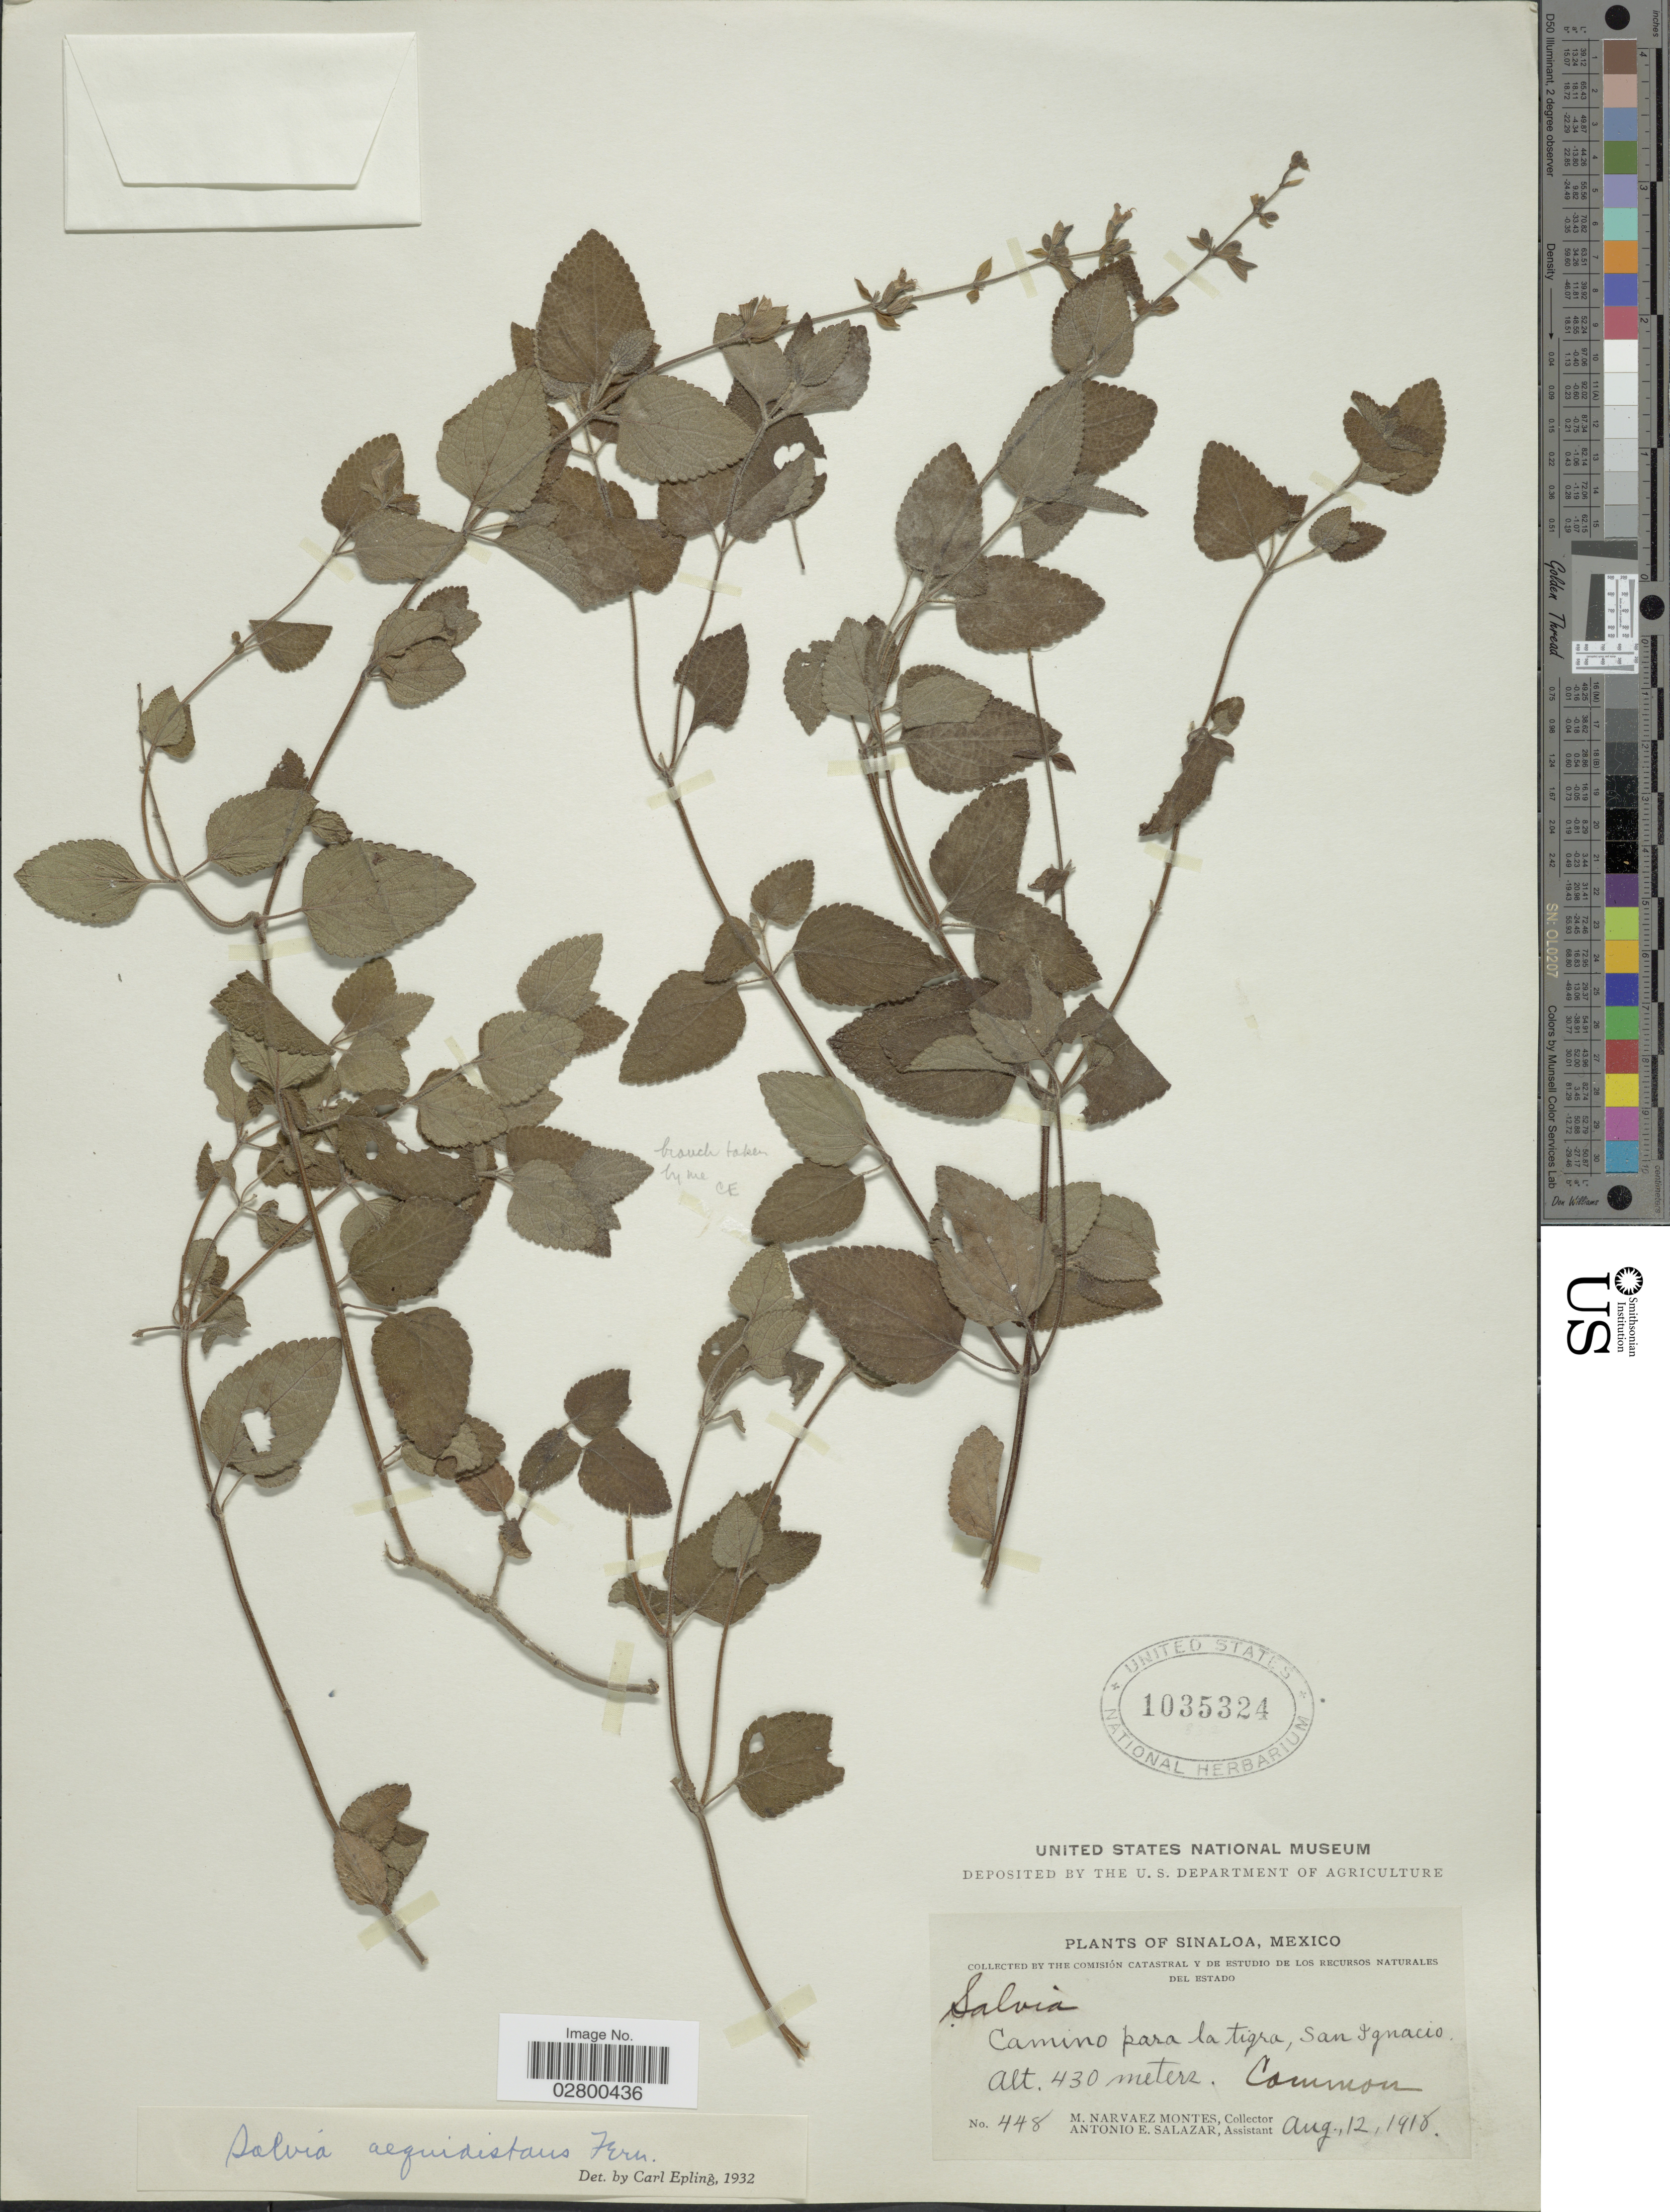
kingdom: Plantae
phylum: Tracheophyta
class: Magnoliopsida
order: Lamiales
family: Lamiaceae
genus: Salvia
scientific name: Salvia aequidistans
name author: Fernald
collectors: M. Navarez Montes & A. E. Salazar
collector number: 448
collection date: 1918-08-12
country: Mexico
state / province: Sinaloa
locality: Camino para la tigra, San Ignacio.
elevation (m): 430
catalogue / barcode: US 1035324